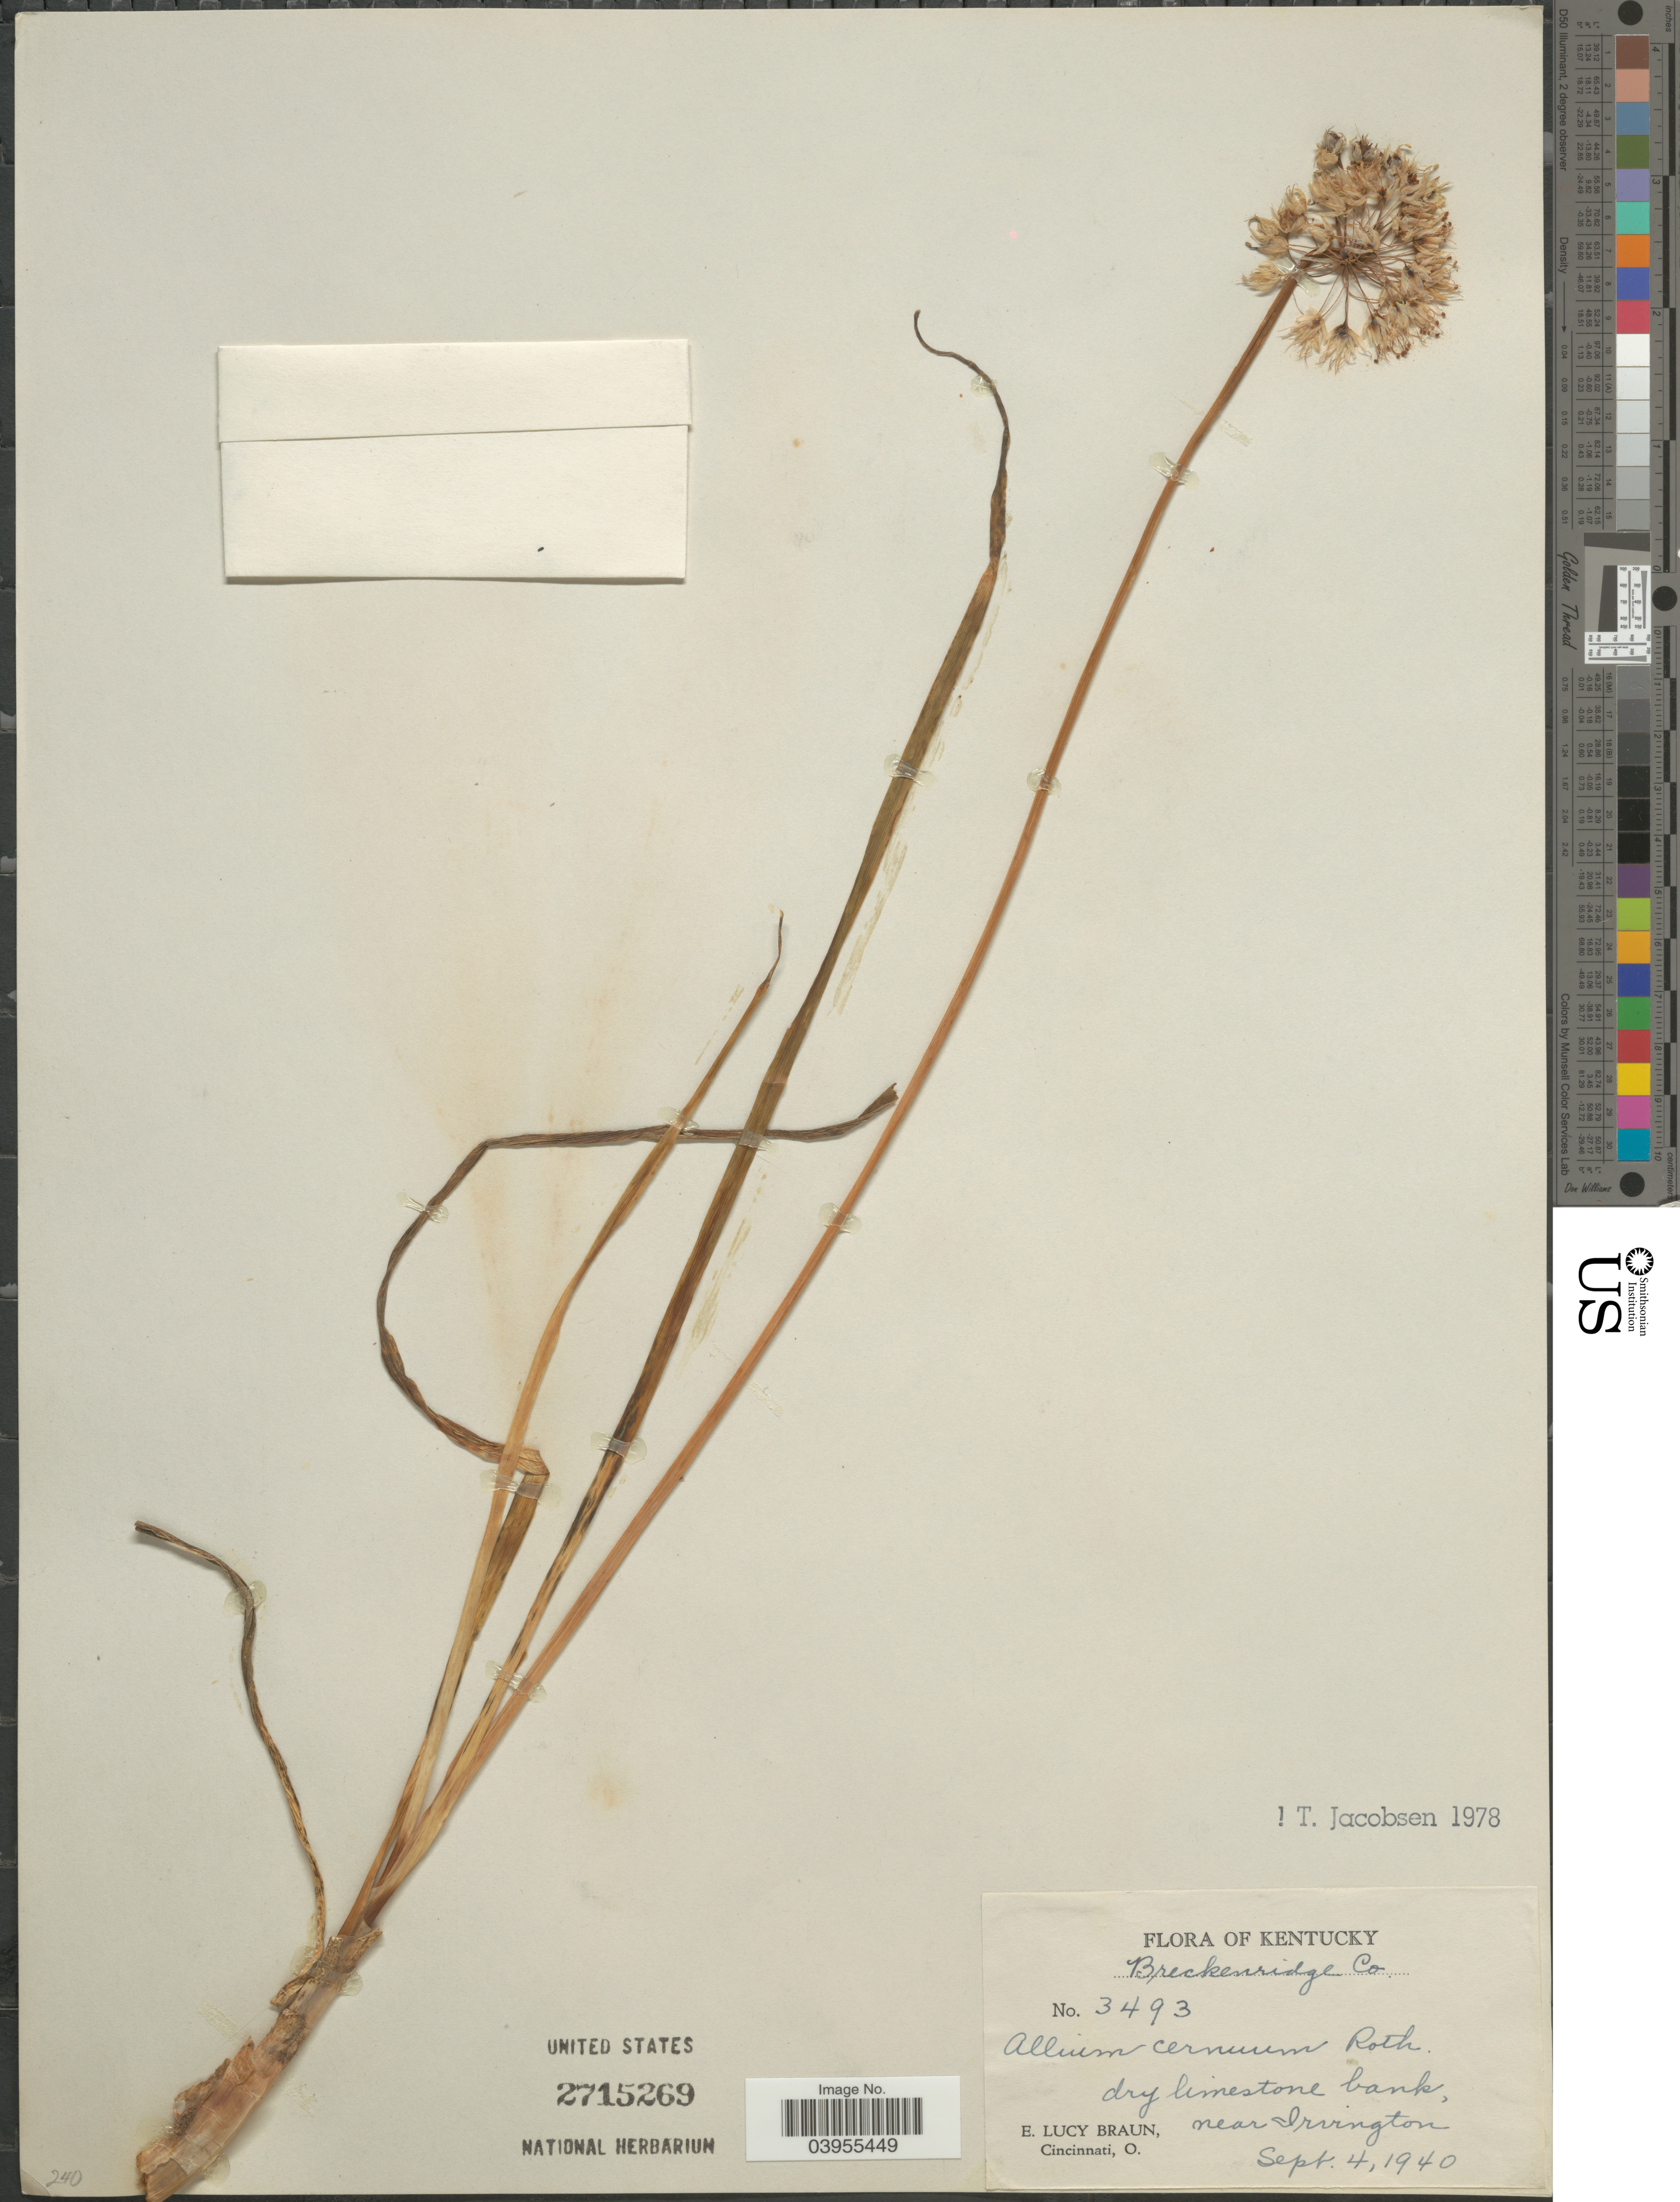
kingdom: Plantae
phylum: Tracheophyta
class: Liliopsida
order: Asparagales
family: Amaryllidaceae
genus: Allium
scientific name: Allium cernuum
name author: Roth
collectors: E. L. Braun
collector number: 3493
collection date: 1940-09-04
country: United States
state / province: Kentucky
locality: Breckenridge Co. Near Irvington.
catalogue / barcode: US 2715269